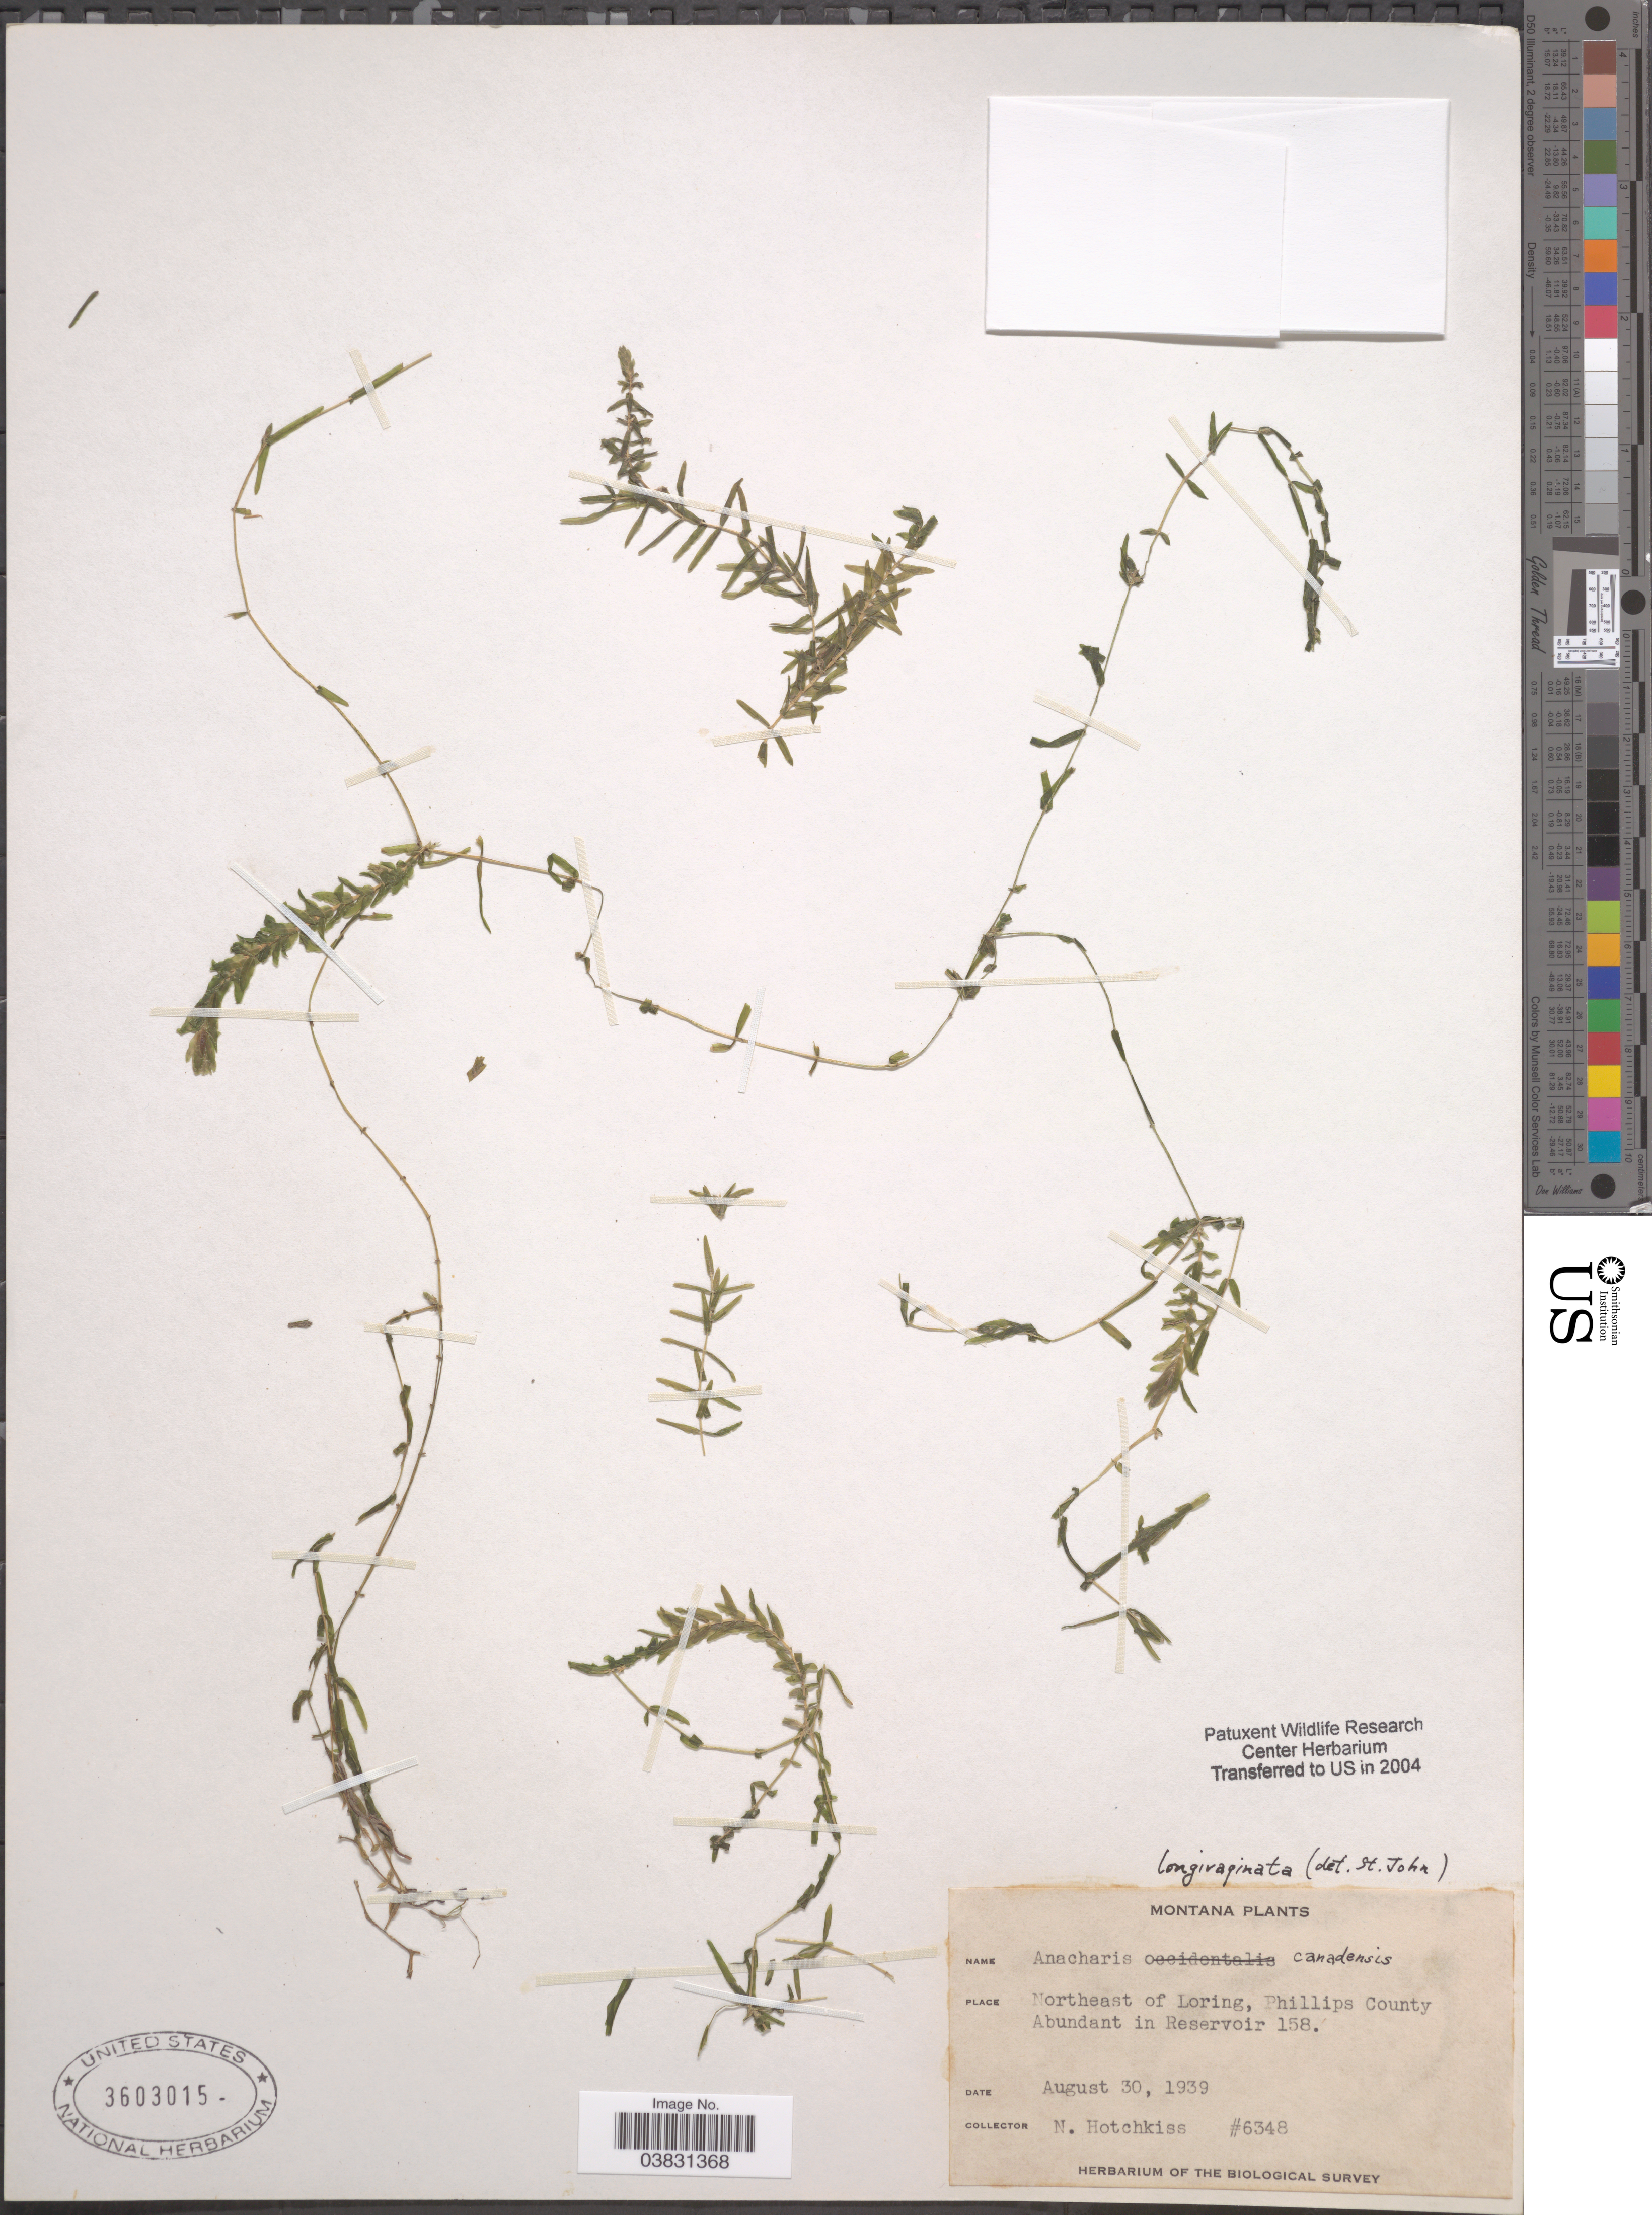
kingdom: Plantae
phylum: Tracheophyta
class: Liliopsida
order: Alismatales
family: Hydrocharitaceae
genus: Elodea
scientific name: Elodea canadensis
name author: Michx.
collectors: N. Hotchkiss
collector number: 6348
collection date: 1939-08-30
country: United States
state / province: Montana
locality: Northeast of Loring, Phillips County. In Reservoir 158.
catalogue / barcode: US 3603015